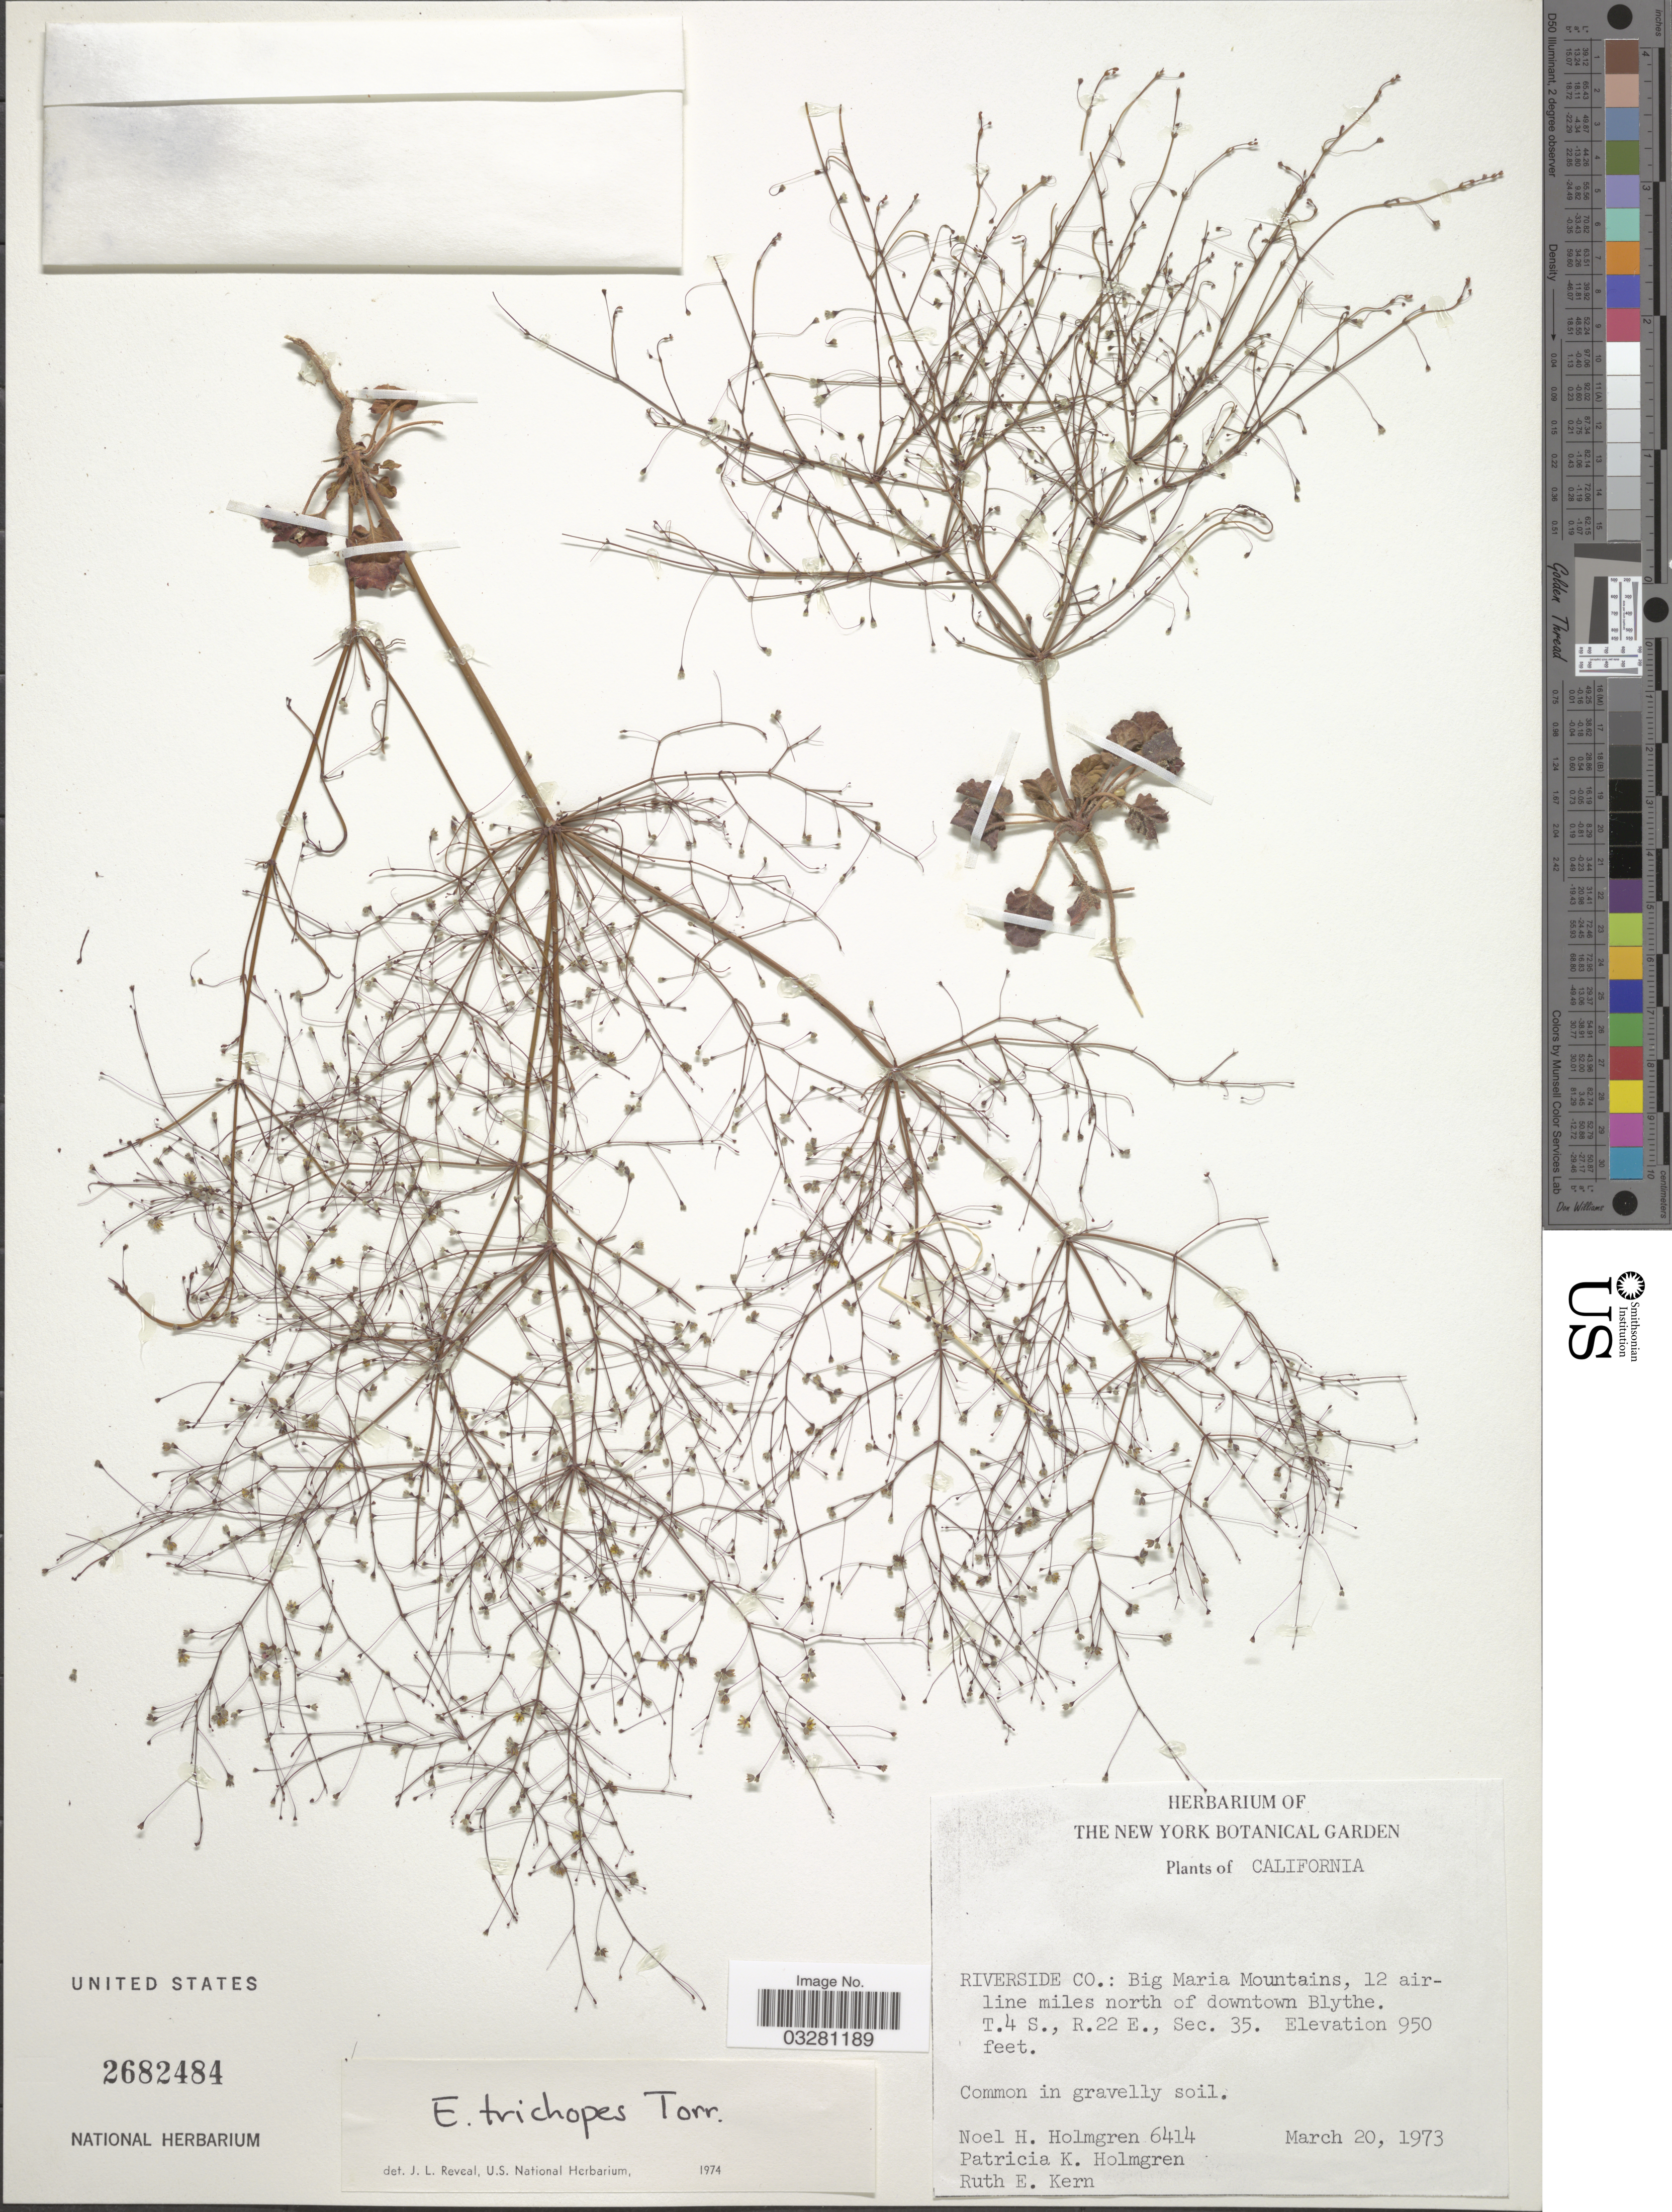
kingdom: Plantae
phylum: Tracheophyta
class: Magnoliopsida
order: Caryophyllales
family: Polygonaceae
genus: Eriogonum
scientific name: Eriogonum trichopes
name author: Torr.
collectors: N. H. Holmgren, P. K. Holmgren & R. Kern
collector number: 6414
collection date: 1973-03-20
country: United States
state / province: California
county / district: Riverside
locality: Riverside Co.: Big Maria Mountains, 12 airline miles north of downtown Blythe. T.4S., R.22E., Sec. 35.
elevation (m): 290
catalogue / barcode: US 2682484